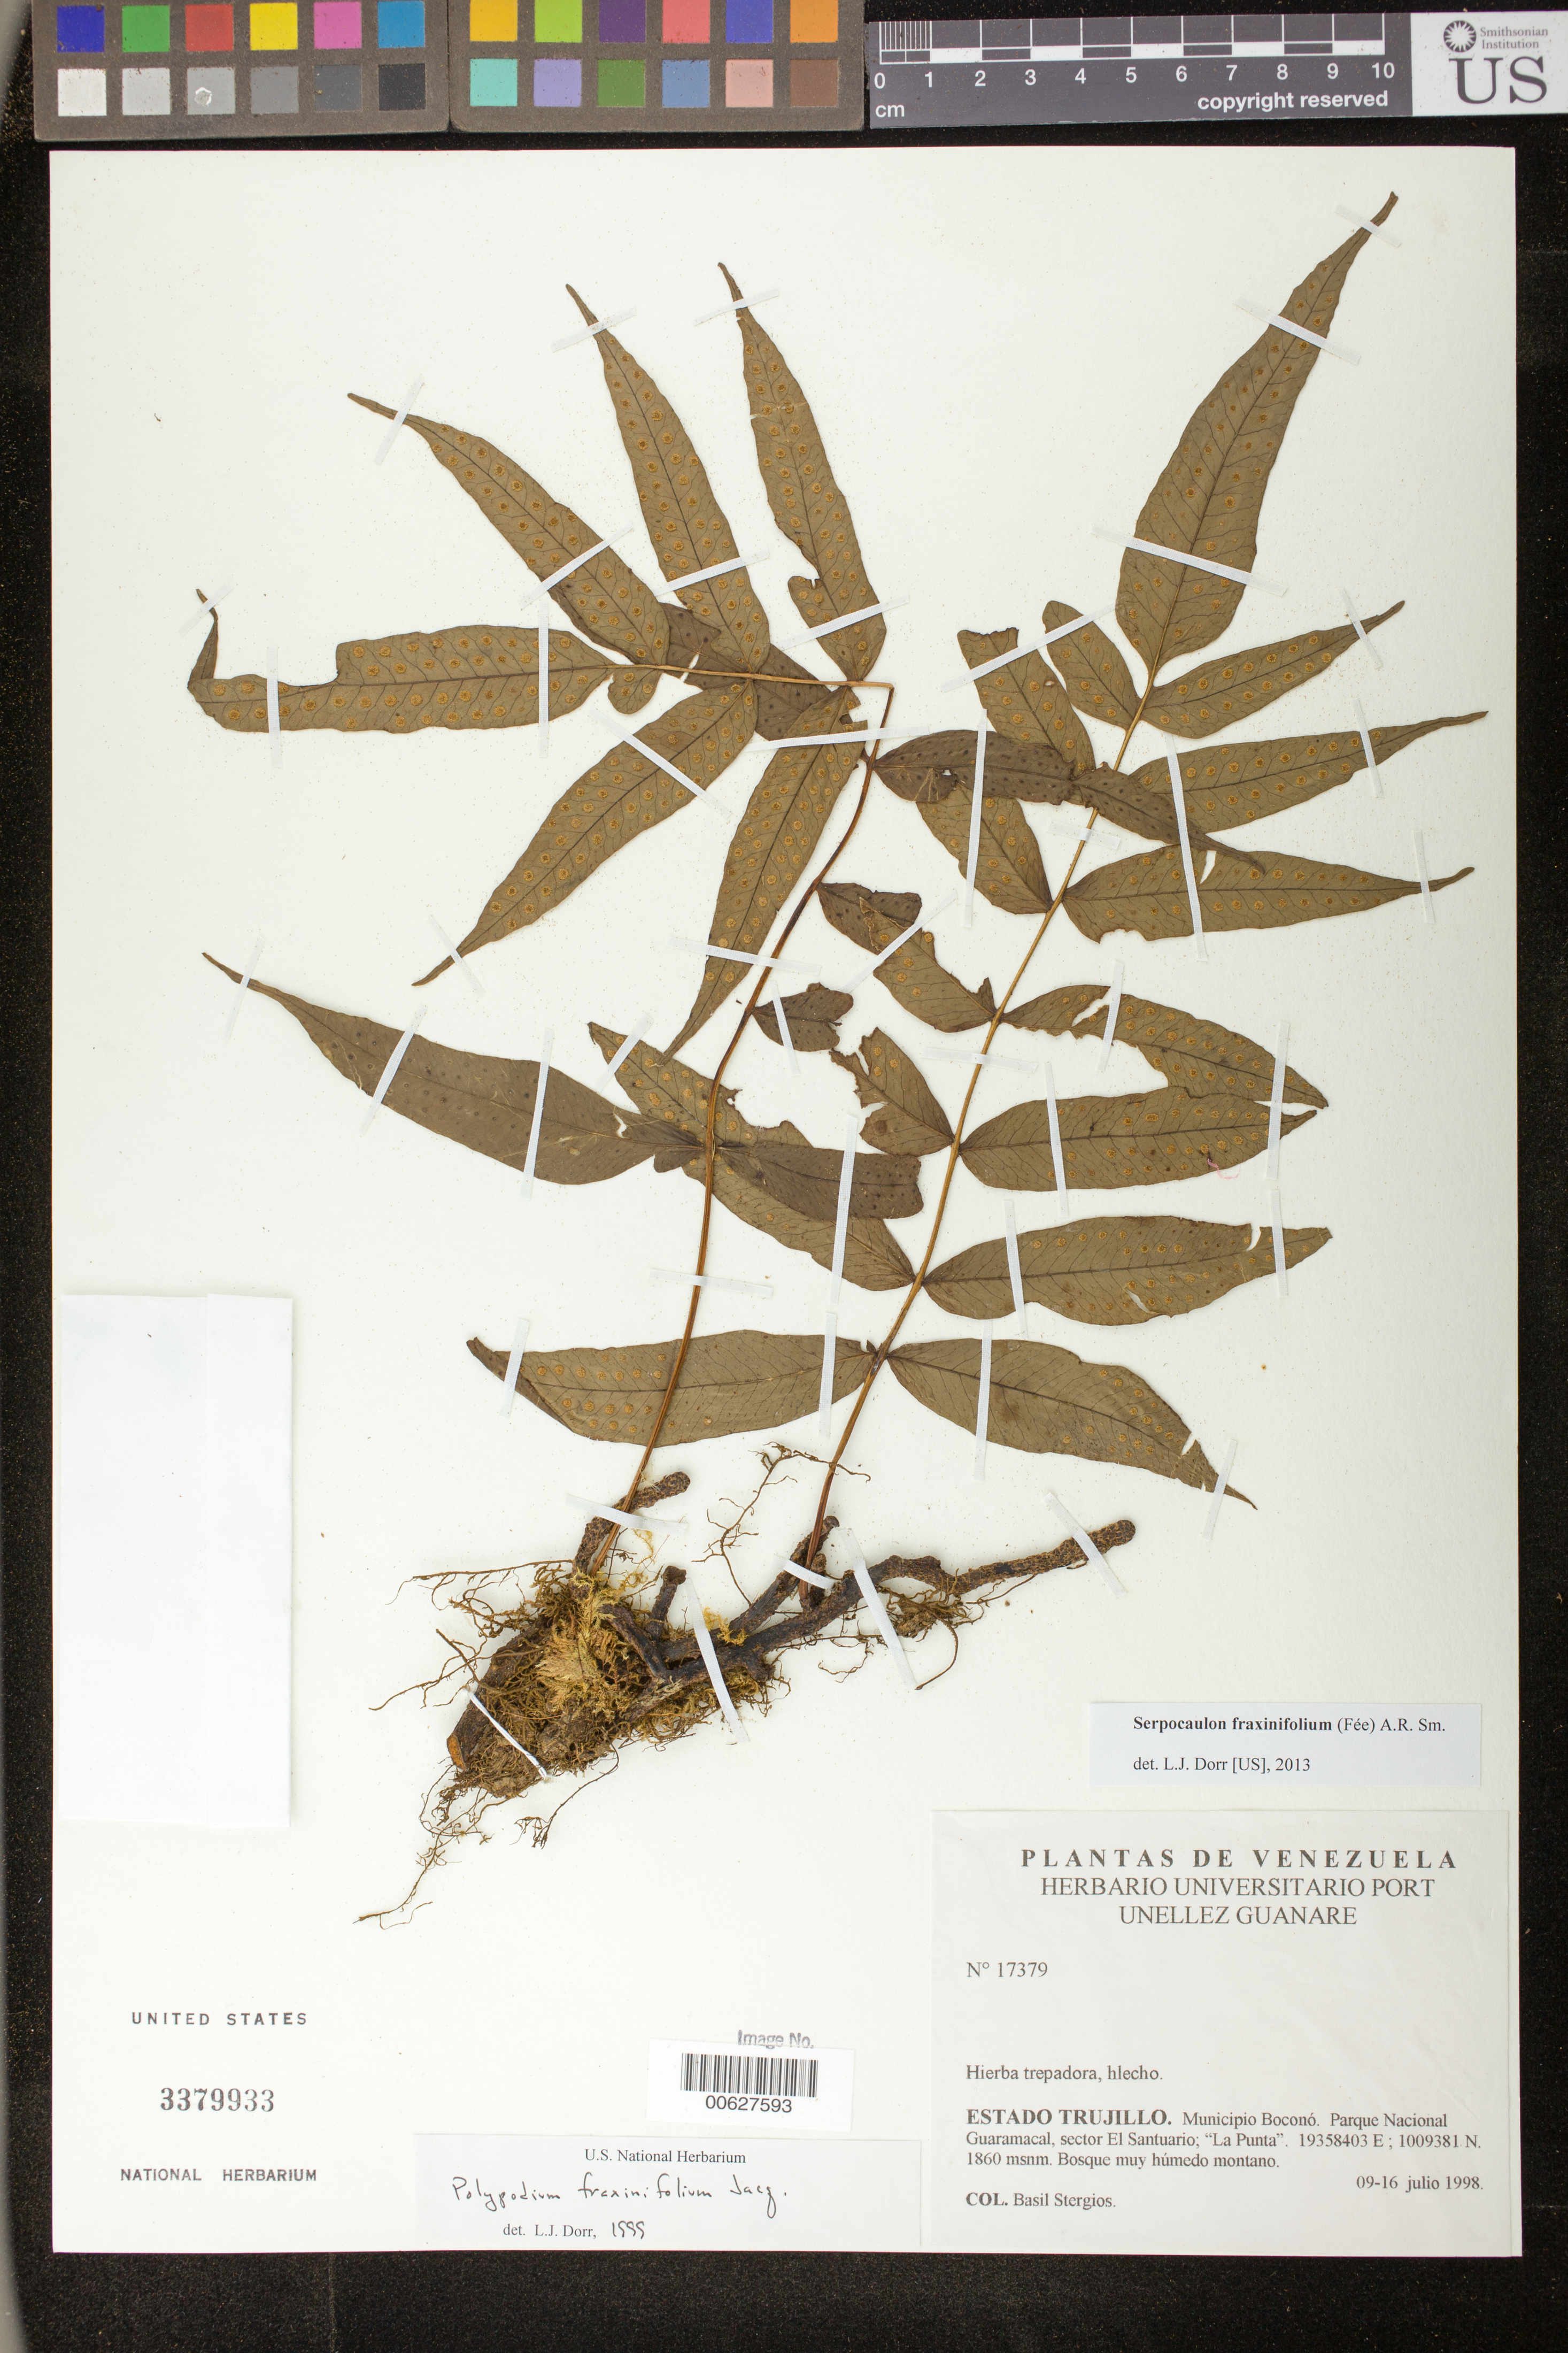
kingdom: Plantae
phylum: Tracheophyta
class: Polypodiopsida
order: Polypodiales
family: Polypodiaceae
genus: Serpocaulon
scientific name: Serpocaulon fraxinifolium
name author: (Jacq.) A.R. Sm.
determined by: Dorr, L. J., (BOT), Smithsonian Institution - National Museum of Natural History (UNITED STATES)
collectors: B. G. Stergios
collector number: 17379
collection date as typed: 09 Jul 1998 to 16 Jul 1998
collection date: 1998-07-09/1998-07-16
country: Venezuela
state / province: Trujillo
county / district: Boconó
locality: Parque Nacional Guaramacal, Sector El Santuario, La Punta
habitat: Bosque muy húmedo montano.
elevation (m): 1860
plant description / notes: PORT, UC, US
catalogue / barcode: US 3379933